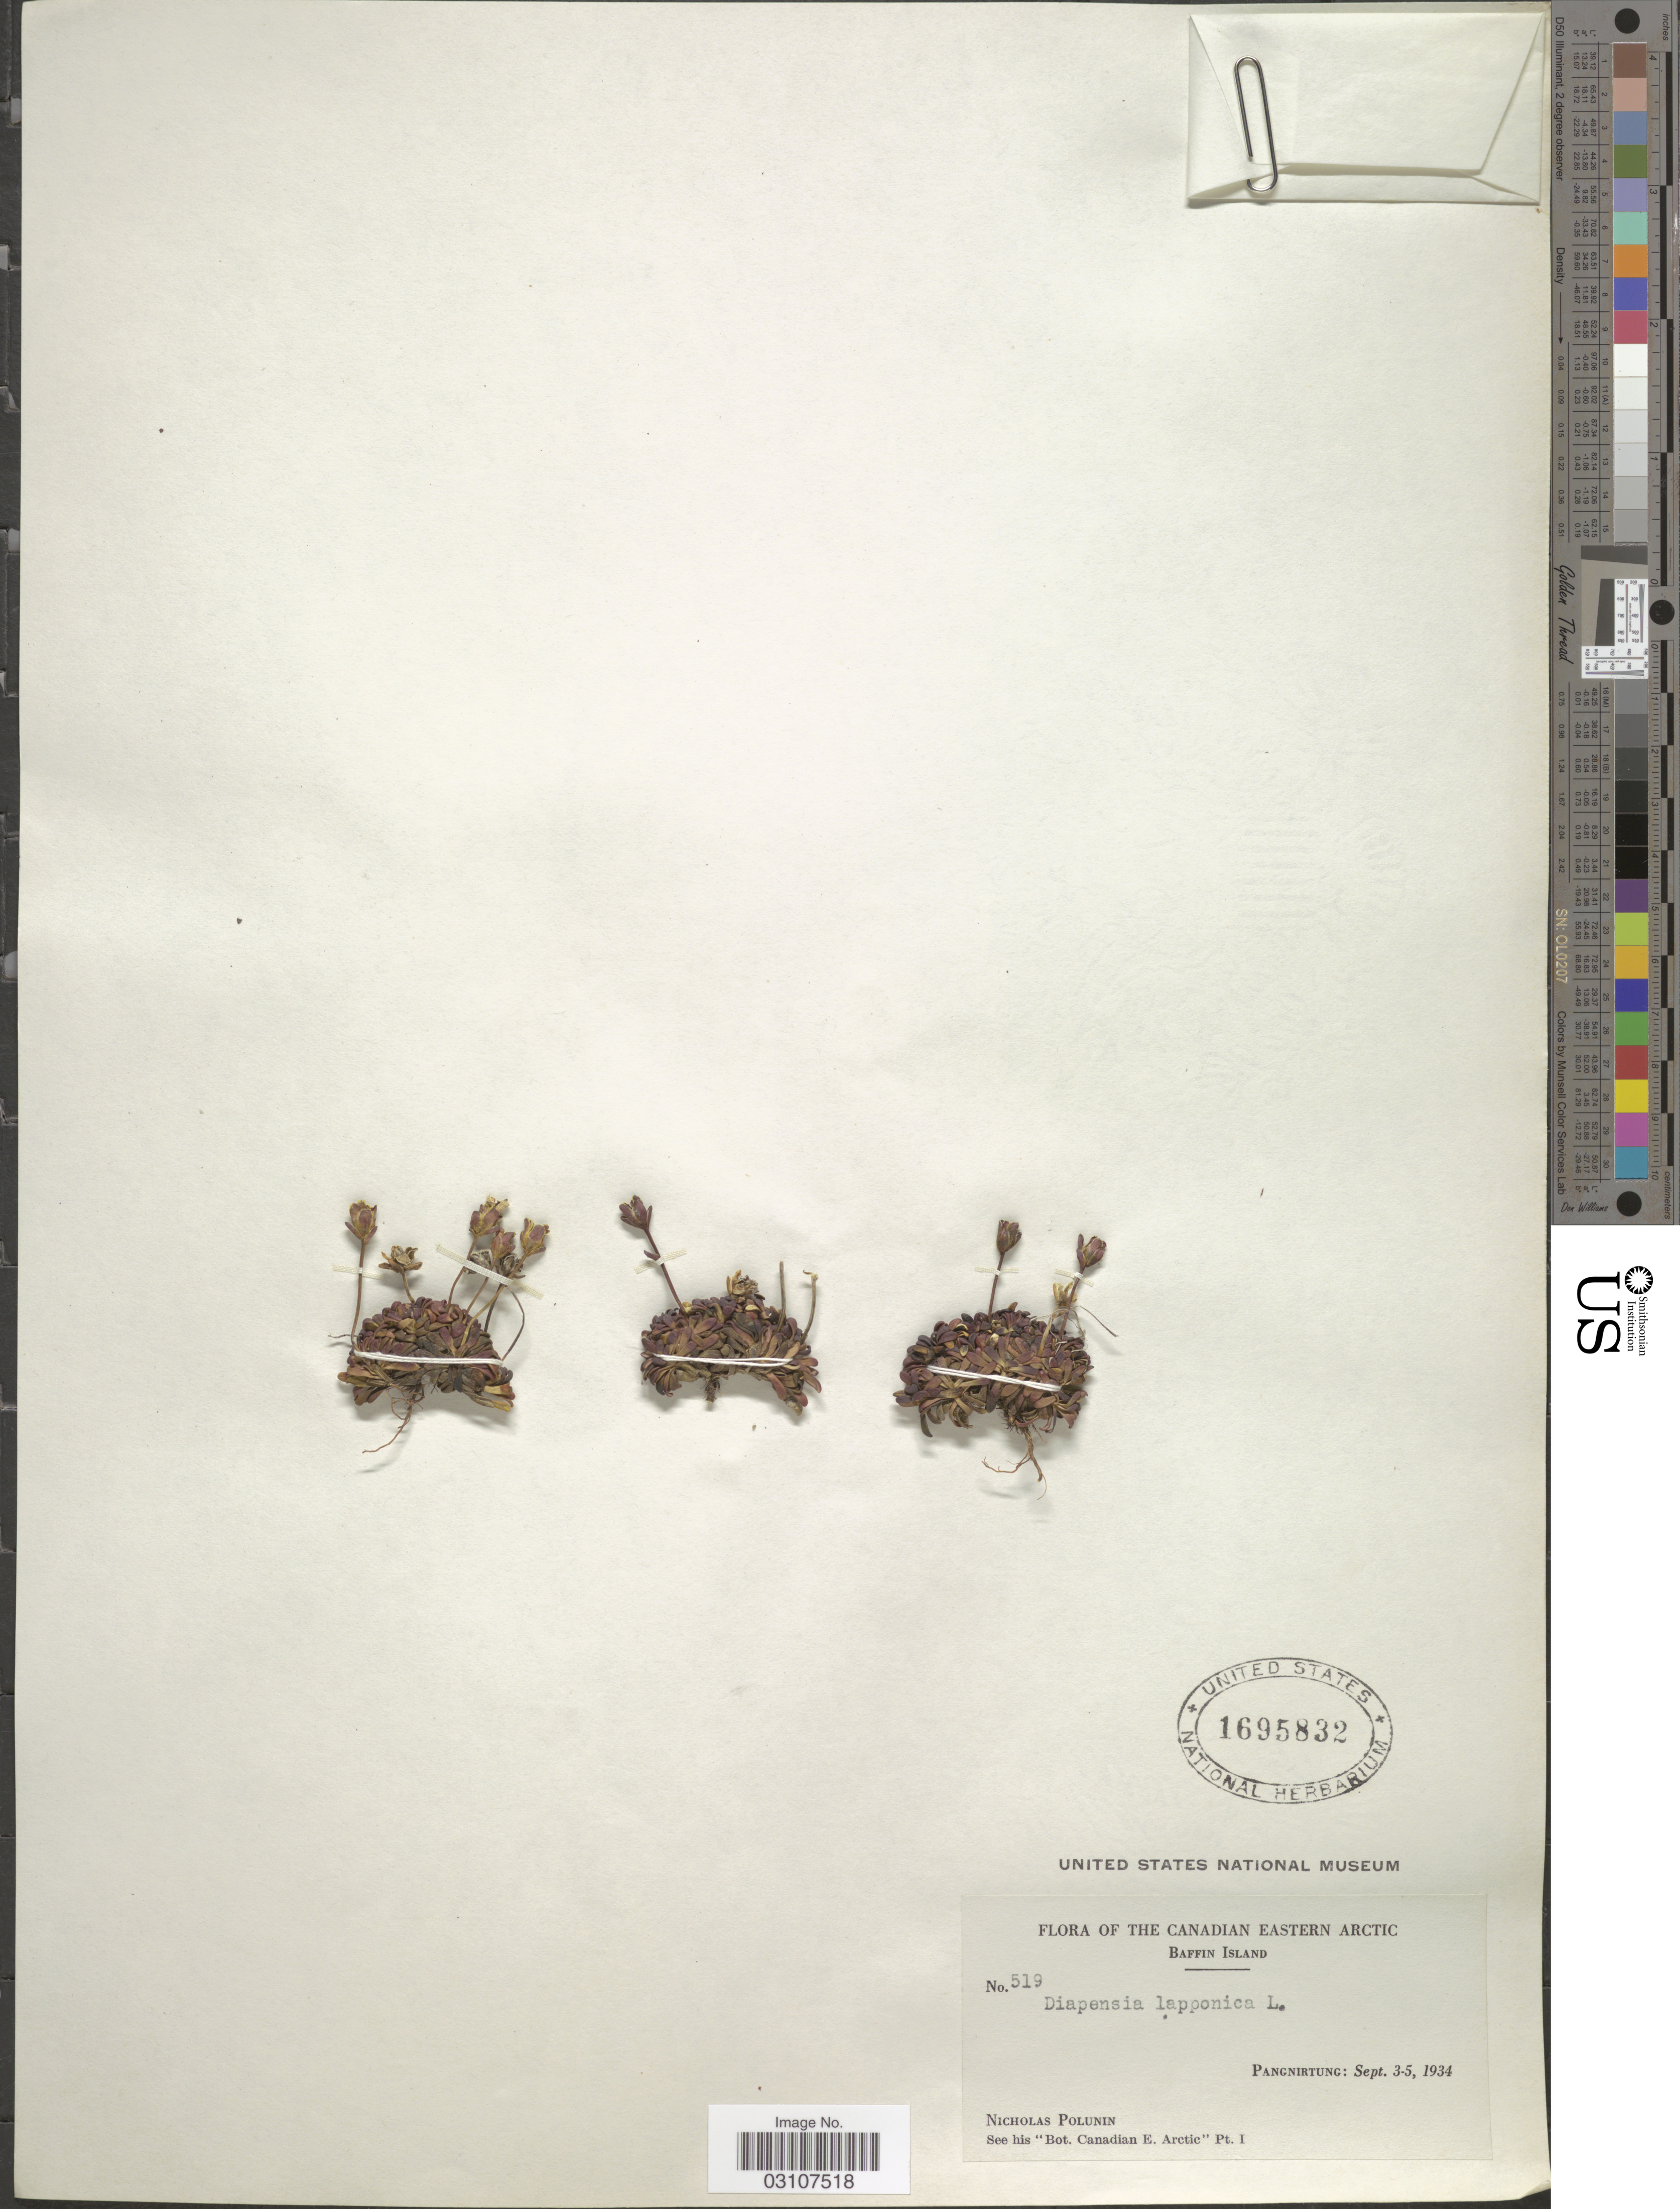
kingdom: Plantae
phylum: Tracheophyta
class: Magnoliopsida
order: Ericales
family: Diapensiaceae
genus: Diapensia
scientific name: Diapensia lapponica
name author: L.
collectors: N. V. Polunin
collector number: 519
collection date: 1934-09-03/1934-09-05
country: Canada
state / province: Nunavut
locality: The Canadian Eastern Arctic. Baffin Island. Pangnirtung.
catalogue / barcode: US 1695832